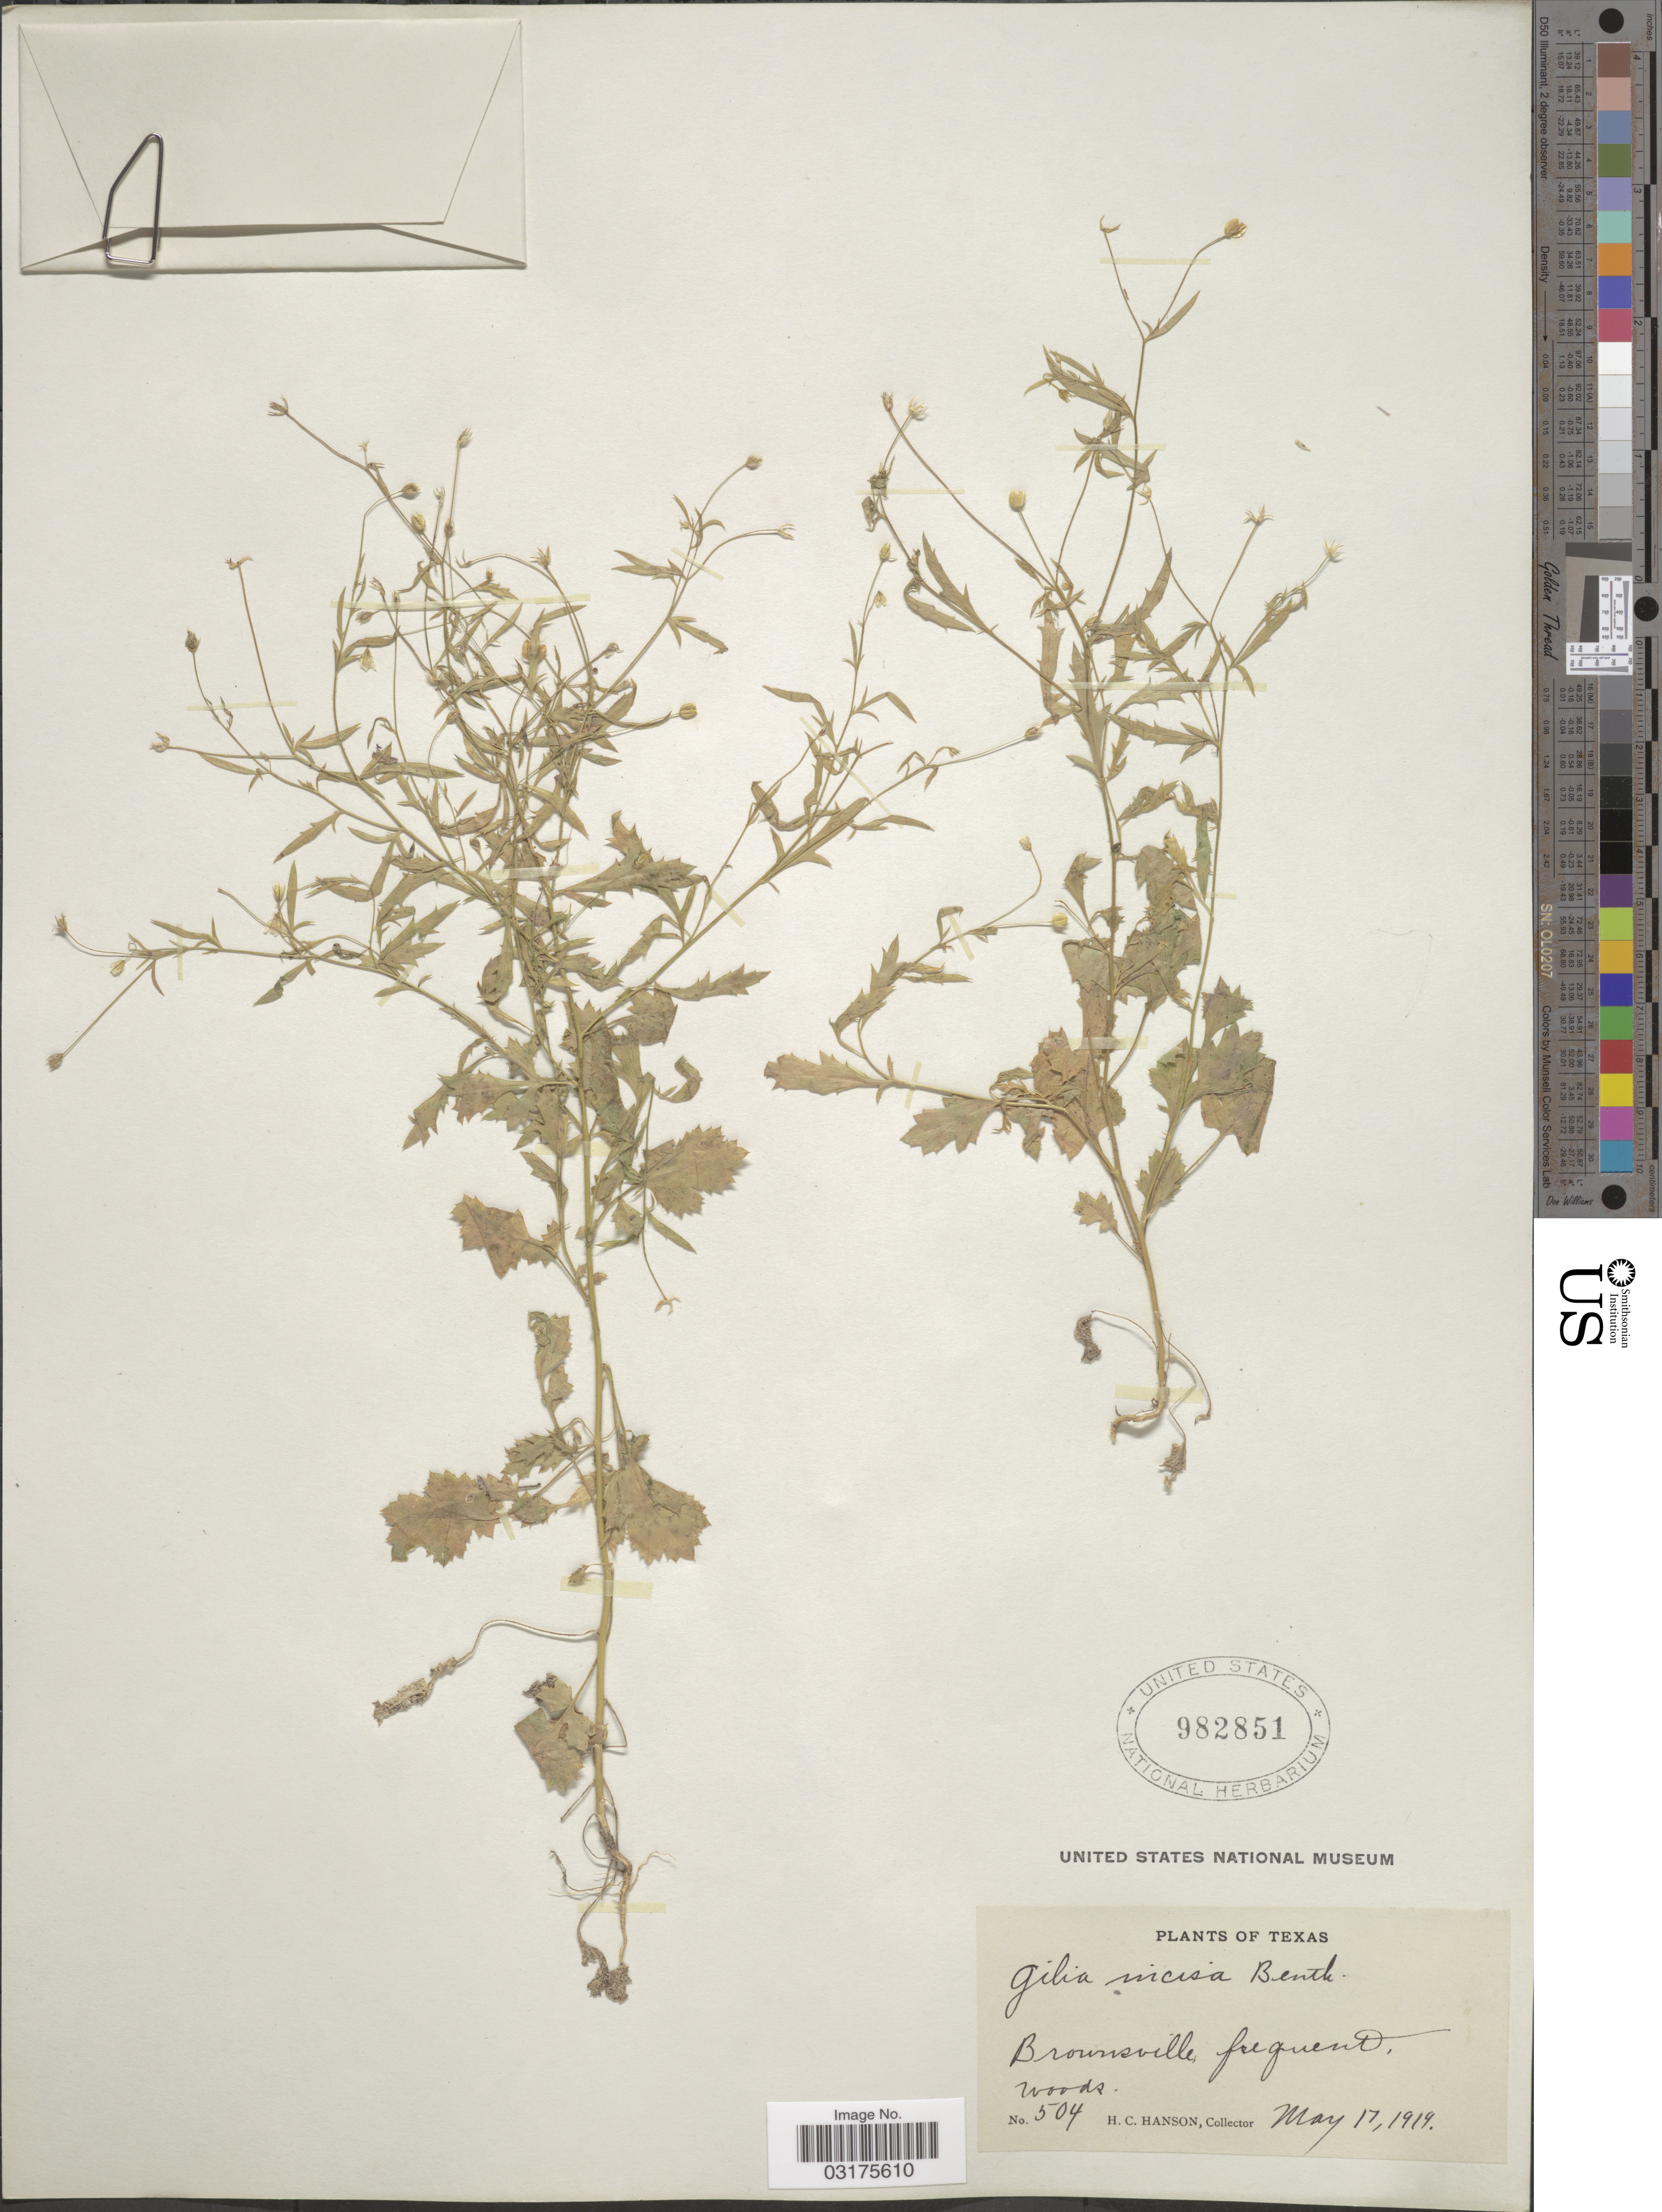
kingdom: Plantae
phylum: Tracheophyta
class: Magnoliopsida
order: Ericales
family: Polemoniaceae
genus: Giliastrum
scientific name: Giliastrum incisum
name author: (Benth.) J.M. Porter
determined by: Strong, Mark T., (BOT), Smithsonian Institution - National Museum of Natural History (UNITED STATES)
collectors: H. Hanson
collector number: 504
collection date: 1919-05-17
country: United States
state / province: Texas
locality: Brownsville frequent.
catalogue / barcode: US 982851